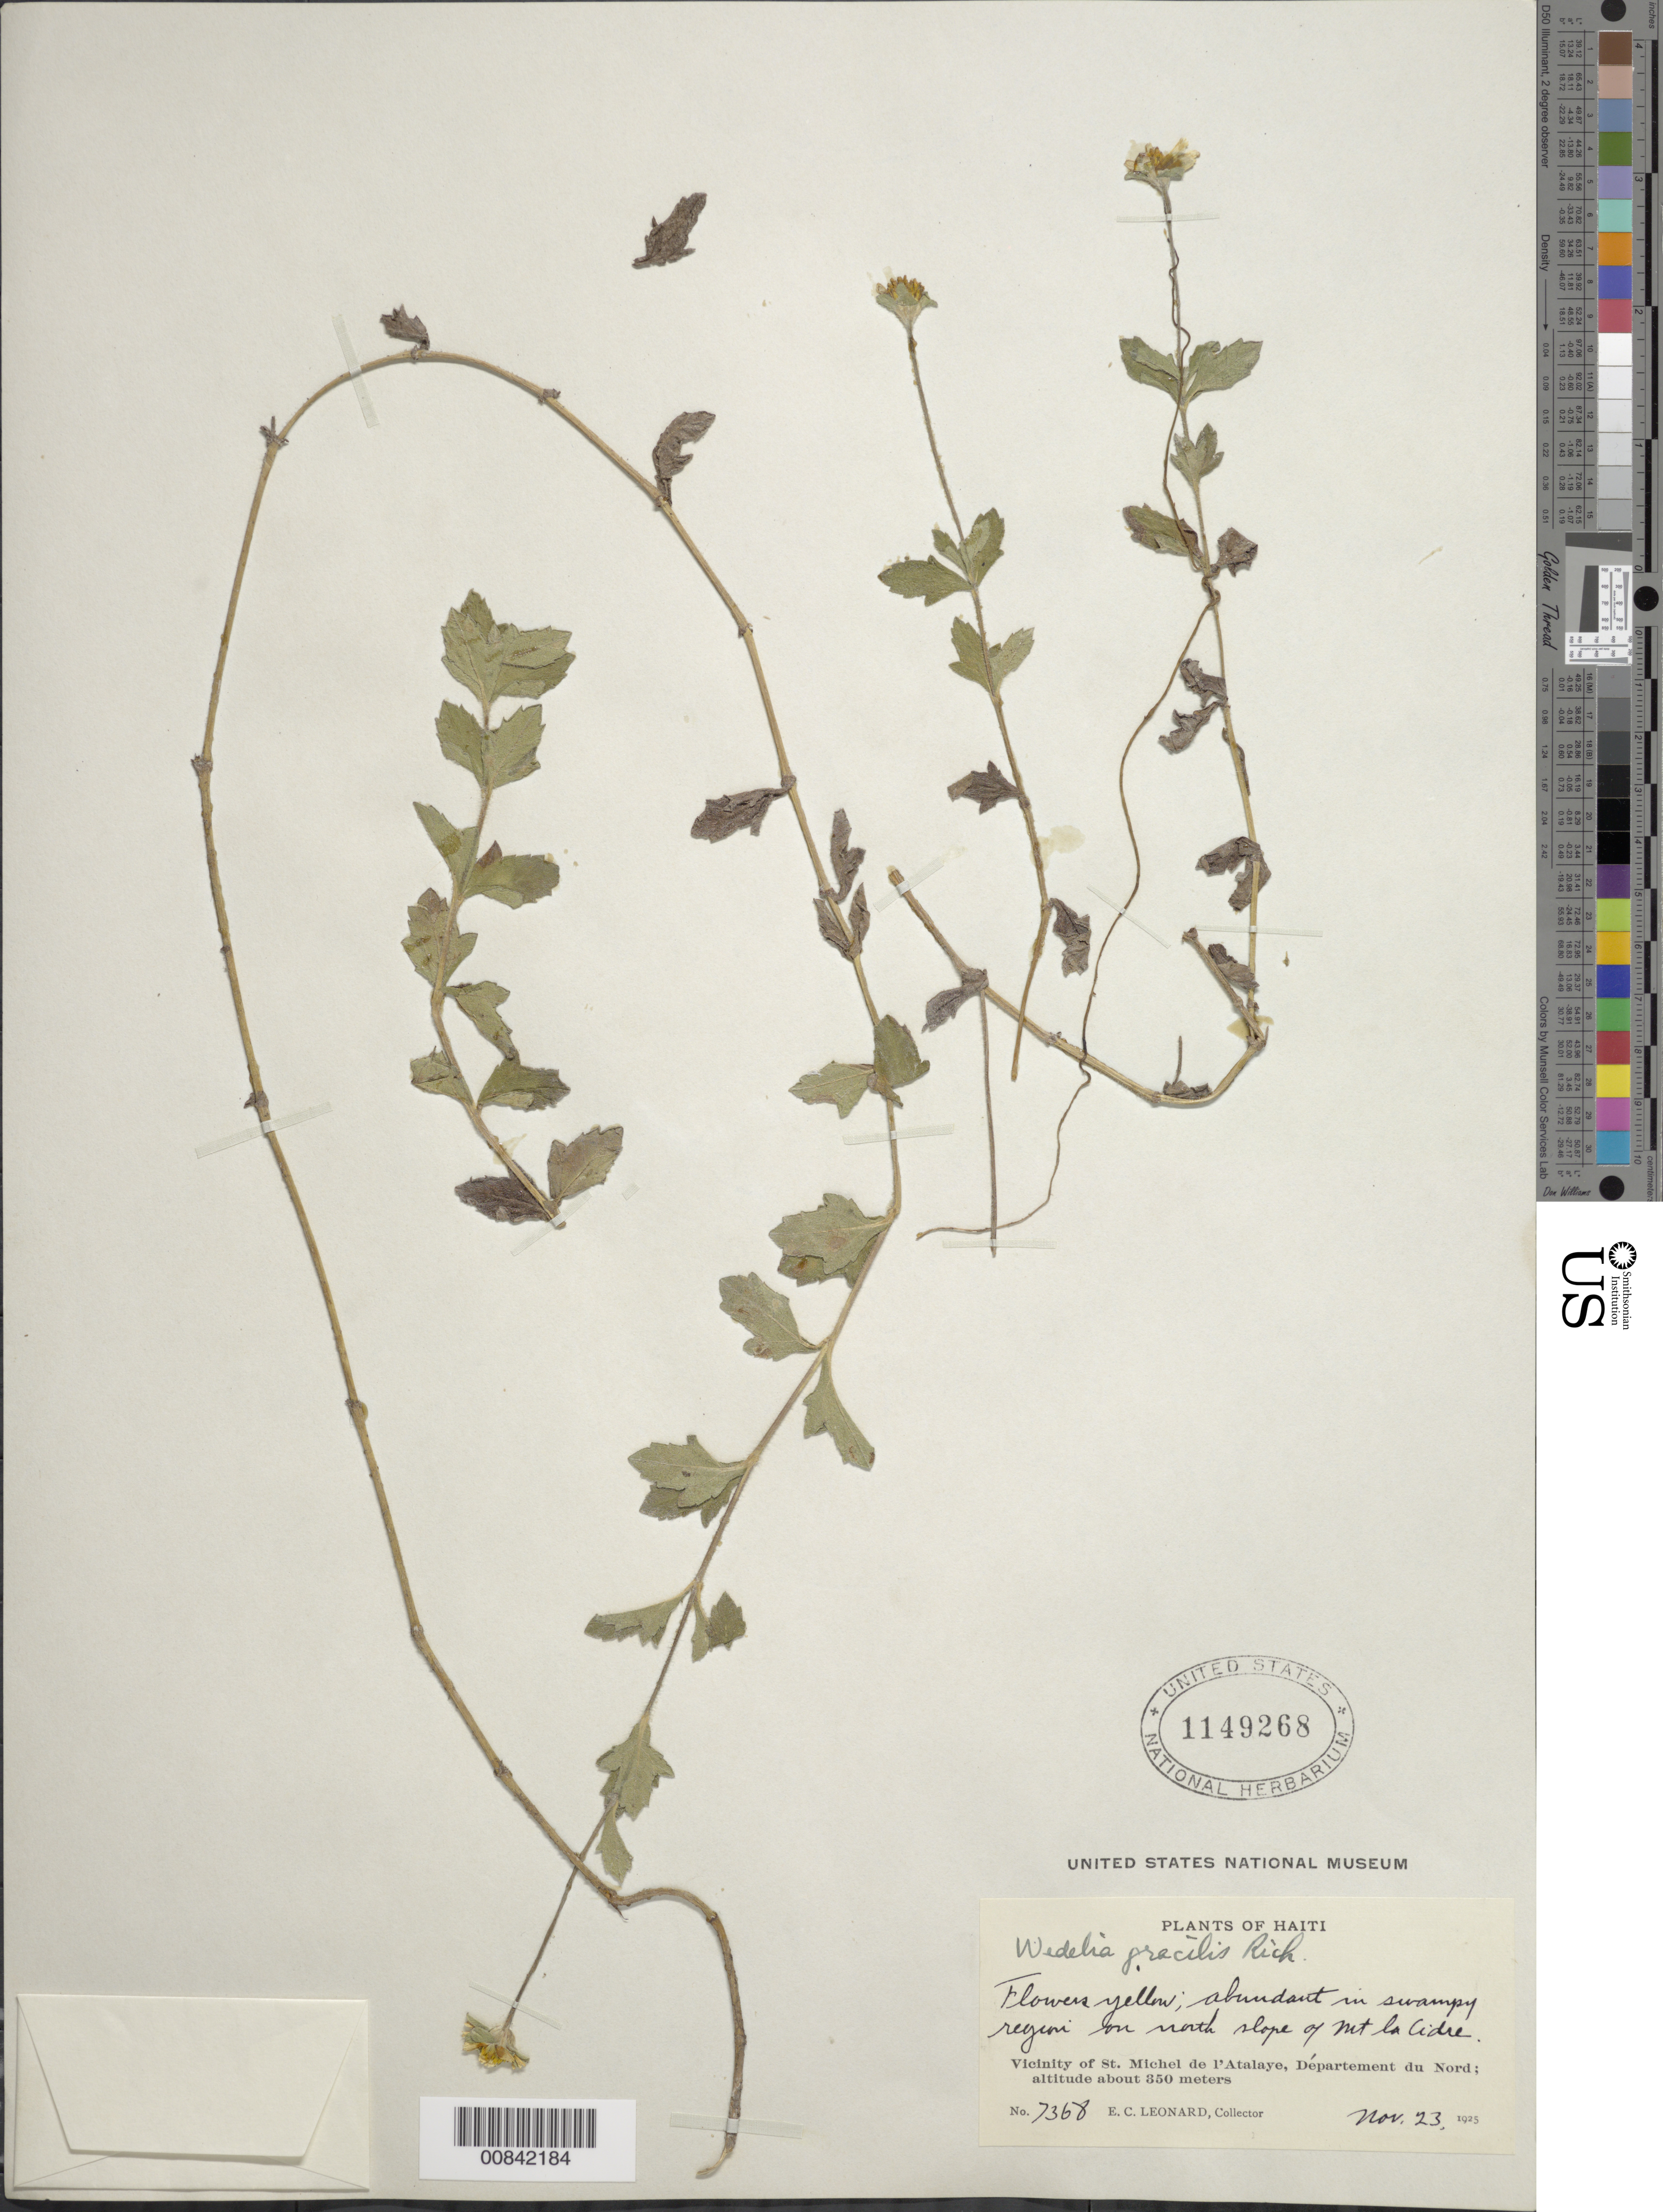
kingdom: Plantae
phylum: Tracheophyta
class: Magnoliopsida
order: Asterales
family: Asteraceae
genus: Sphagneticola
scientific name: Sphagneticola gracilis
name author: (Rich.) Pruski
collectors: E. C. Leonard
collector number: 7368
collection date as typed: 23 Nov 1925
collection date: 1925-11-23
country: Haiti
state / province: Artibonite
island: Hispaniola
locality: Vicinity of St. Michel de l'Atalaye, north slope of Mt la Cidre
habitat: Swampy region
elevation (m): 350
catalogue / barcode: US 1149268